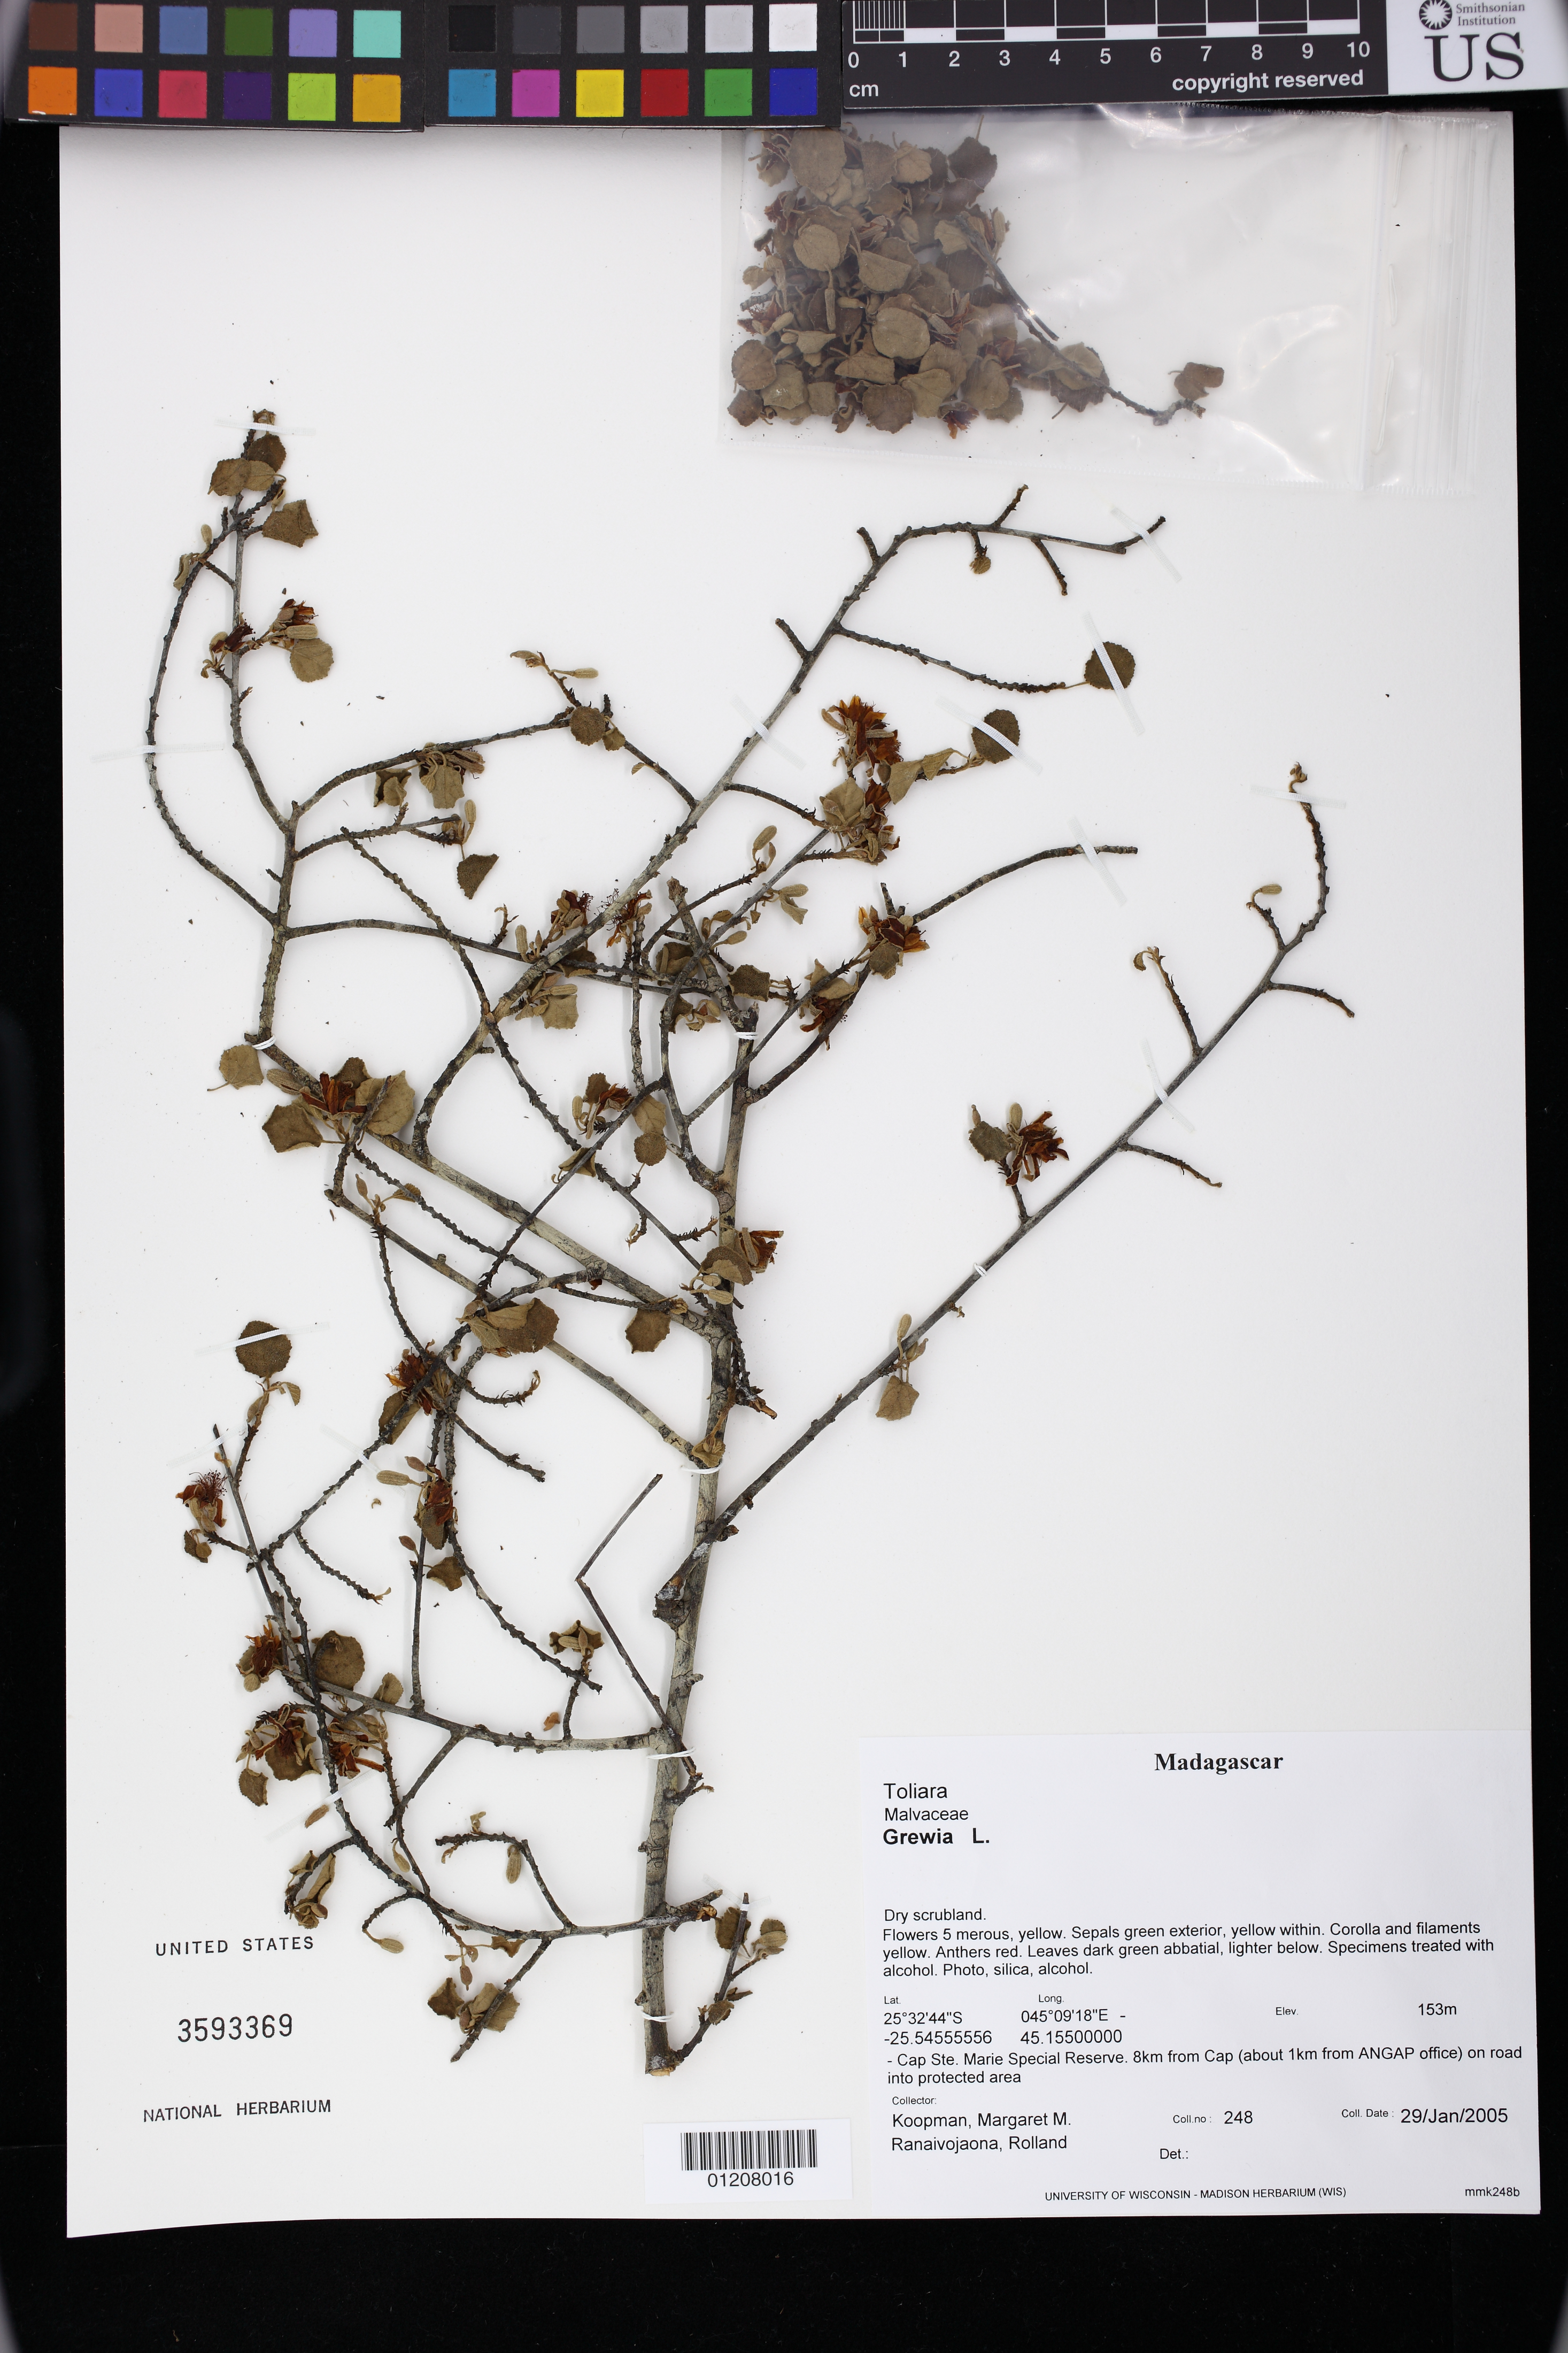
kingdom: Plantae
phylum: Tracheophyta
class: Magnoliopsida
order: Malvales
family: Malvaceae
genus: Grewia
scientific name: Grewia sp.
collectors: M. M. Koopman & R. Ranaivojaona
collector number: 248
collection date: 2005-01-29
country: Madagascar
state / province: Androy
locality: Toliara. Dry scrubland. Cap Ste. Marie Special Reserve. 8km from Cap (about 1km from ANGAP office) on road into protected area.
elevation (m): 153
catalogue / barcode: US 3593369